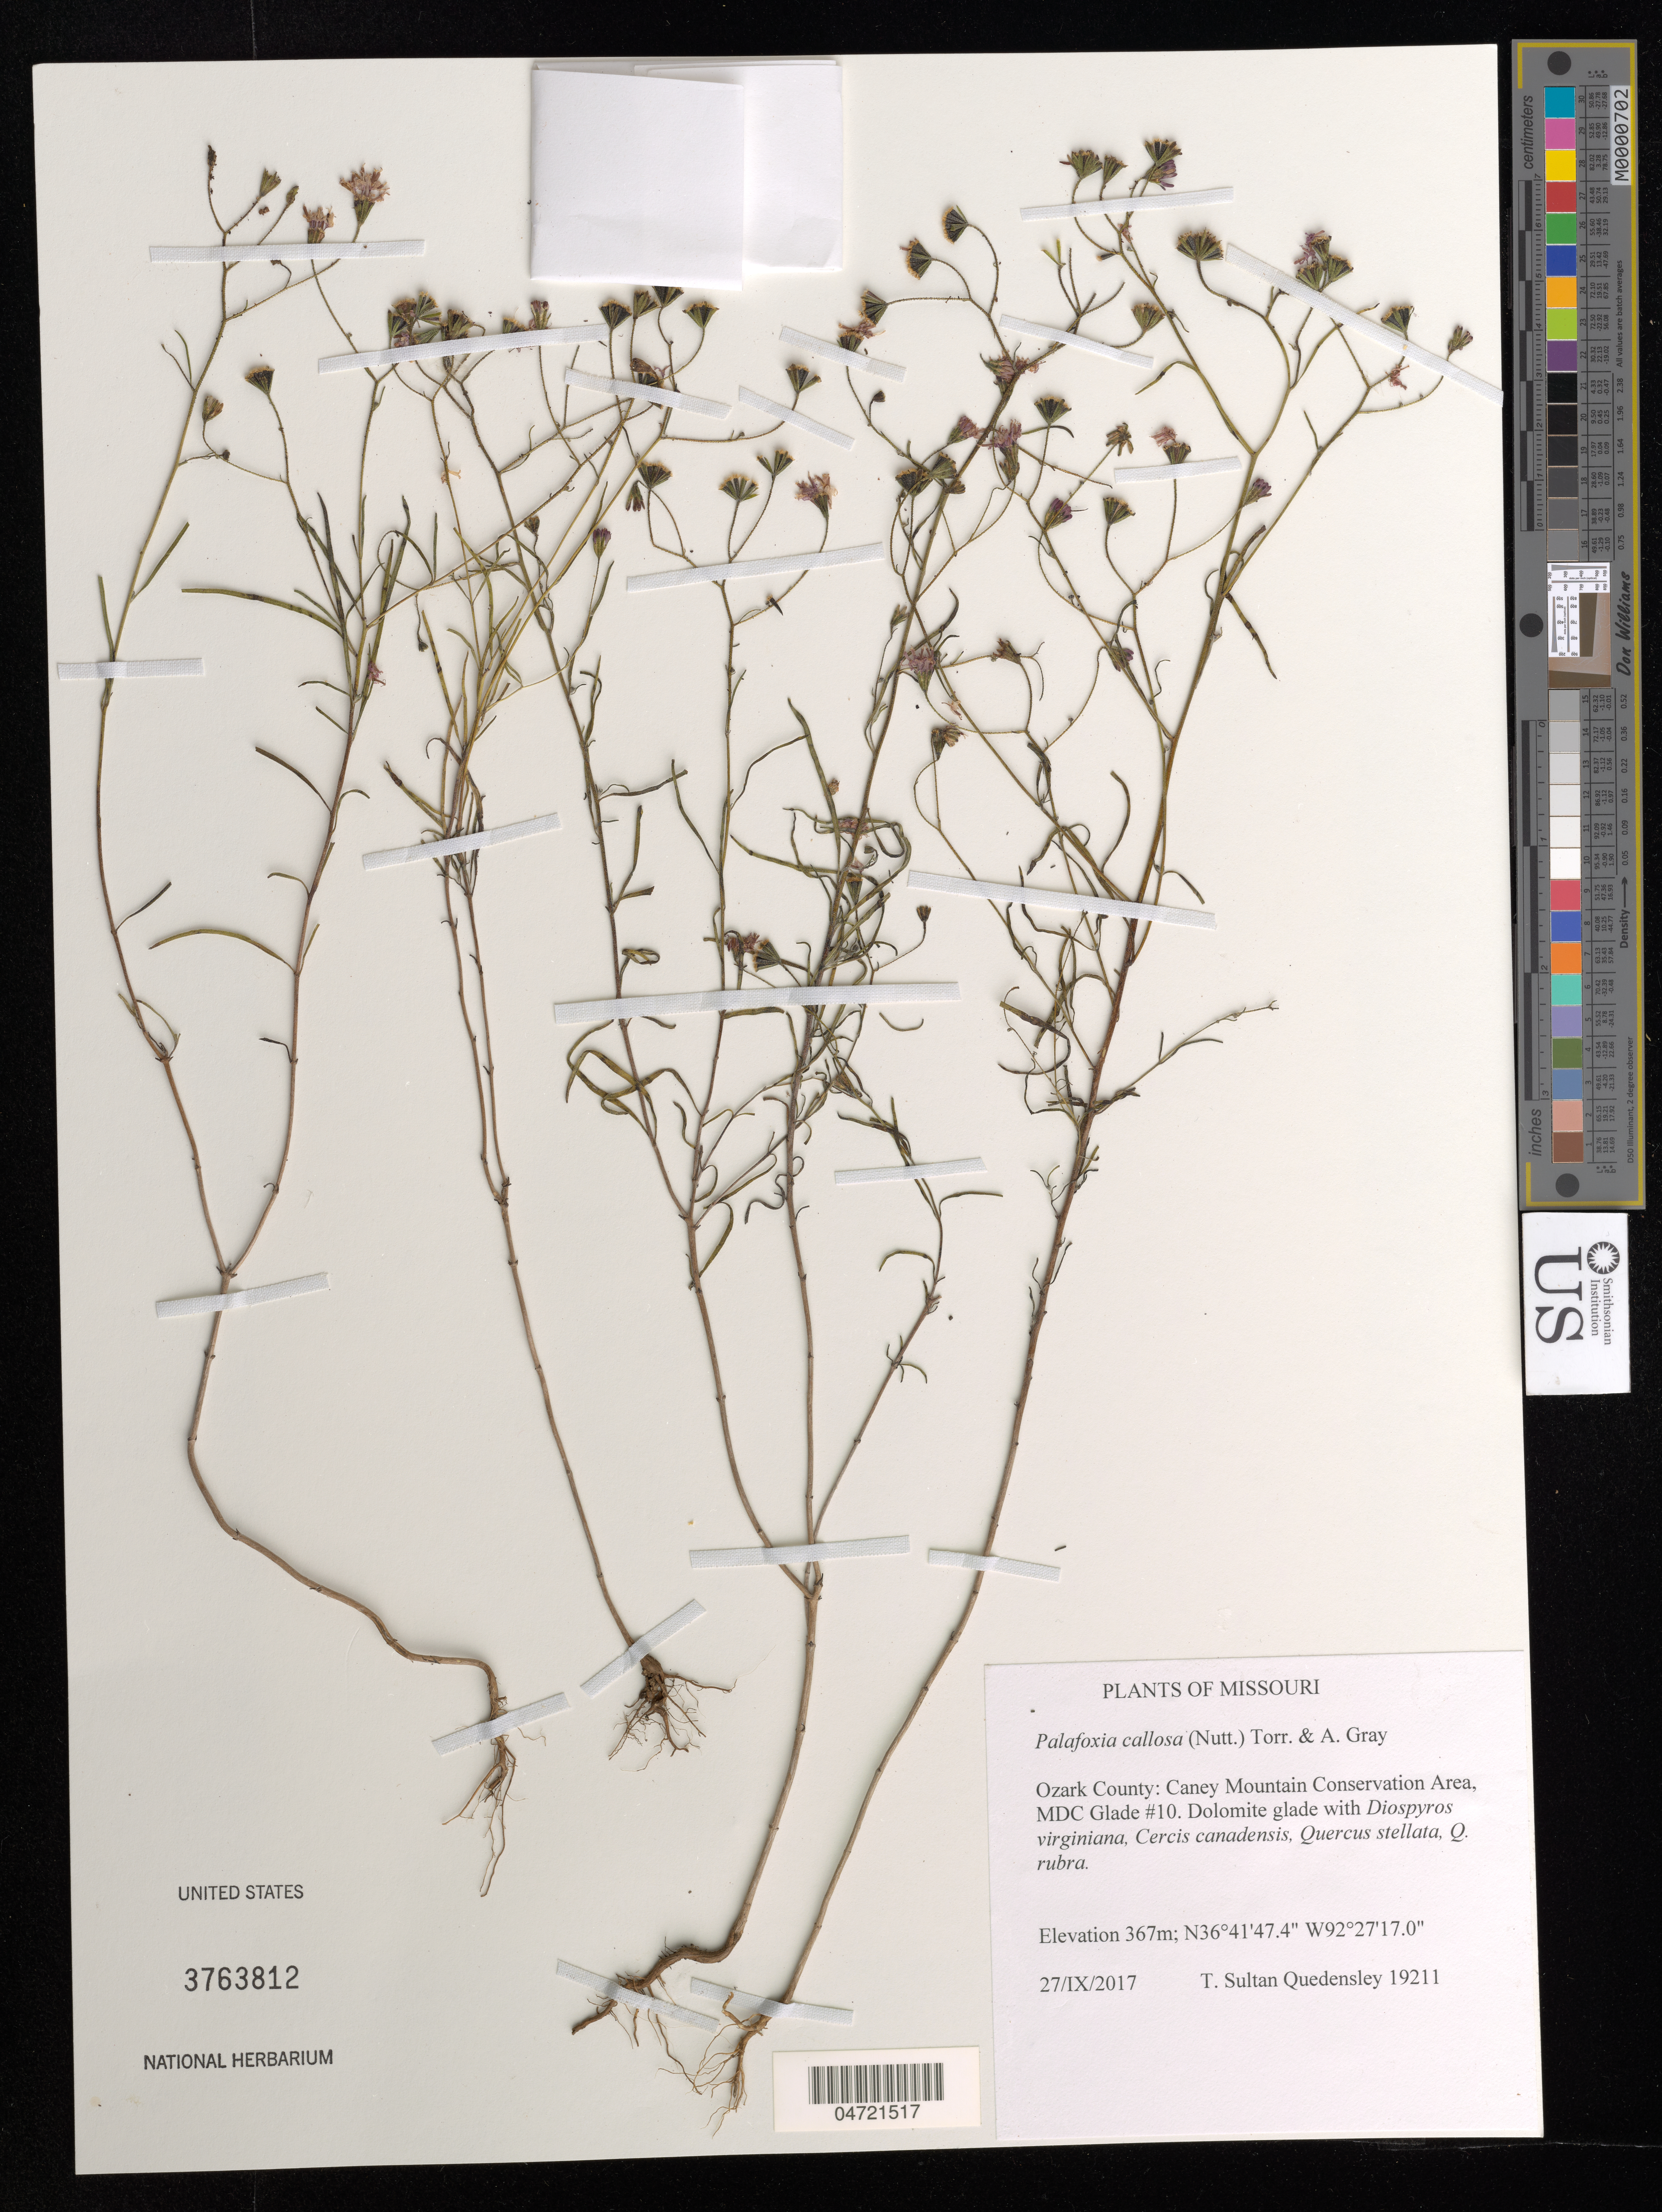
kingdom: Plantae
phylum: Tracheophyta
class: Magnoliopsida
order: Asterales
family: Asteraceae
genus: Palafoxia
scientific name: Palafoxia callosa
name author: (Nutt.) Torr. & A. Gray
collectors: T. S. Quedensley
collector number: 19211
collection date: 2017-09-27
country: United States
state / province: Missouri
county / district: Ozark County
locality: Caney Mountain Conservation Area, MDC Clade #10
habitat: Dolomite glade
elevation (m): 367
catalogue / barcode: US 3763812